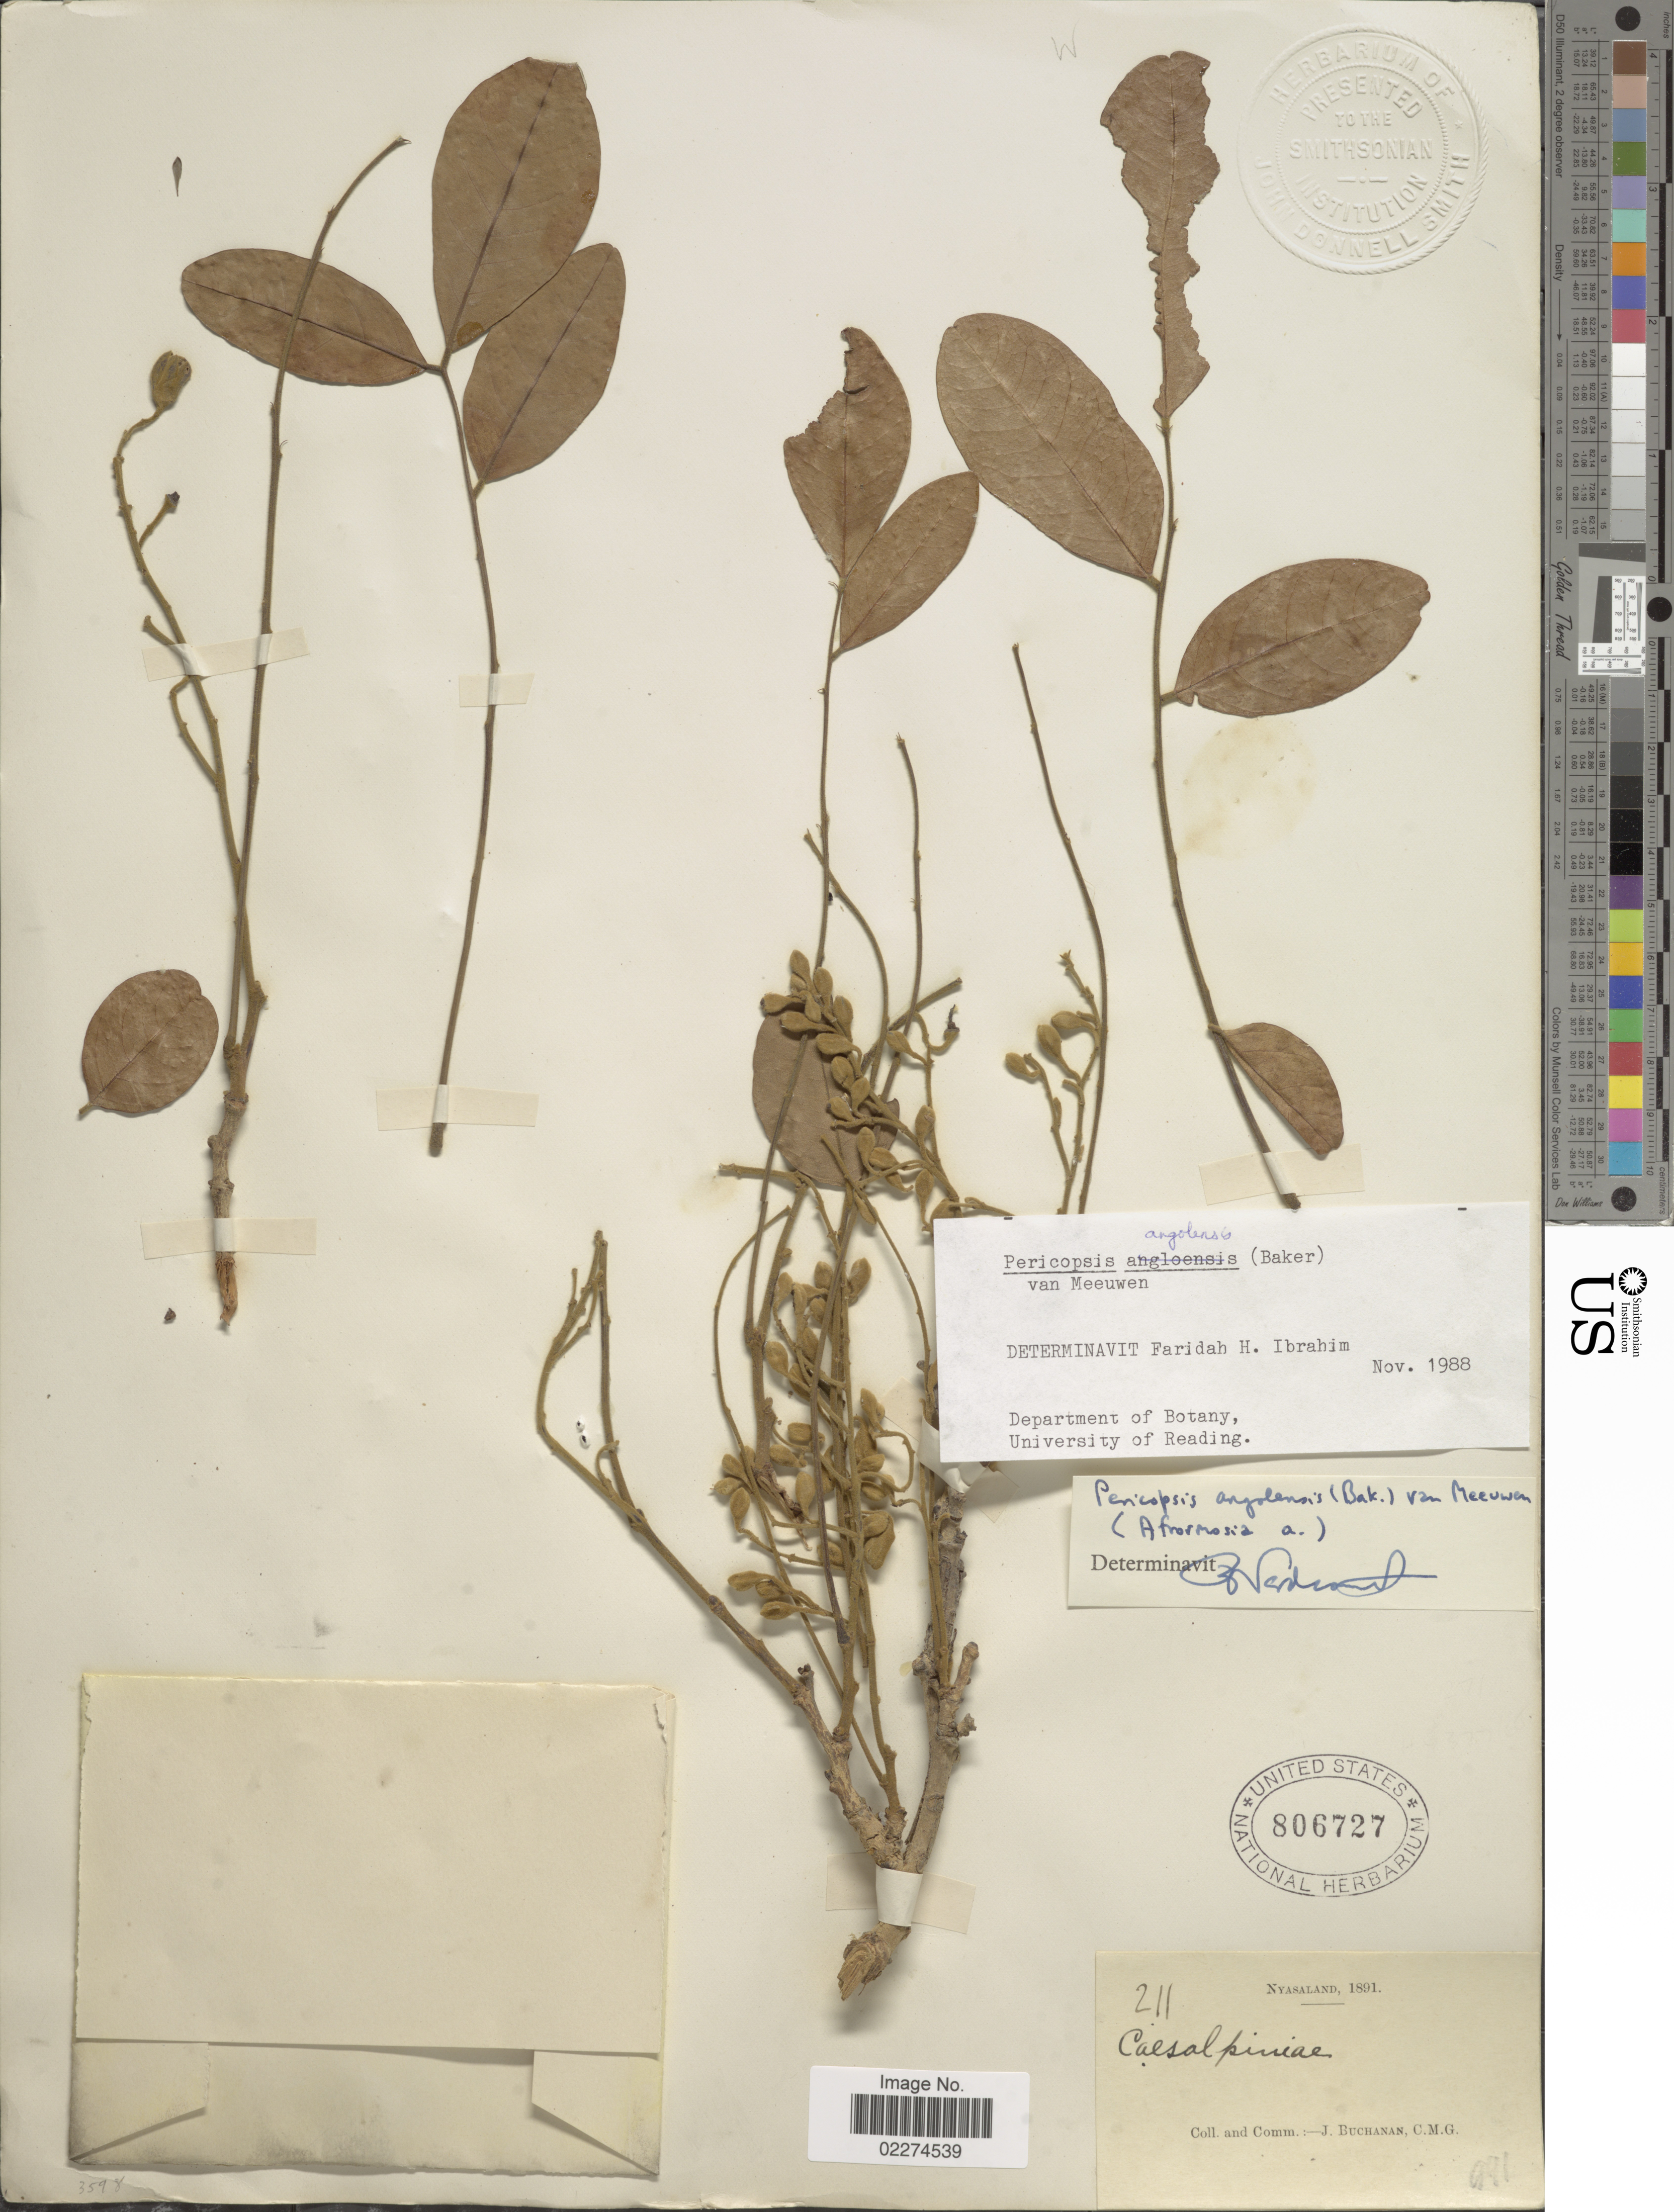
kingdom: Plantae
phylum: Tracheophyta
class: Magnoliopsida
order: Fabales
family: Fabaceae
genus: Pericopsis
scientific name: Pericopsis angolensis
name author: (Baker) Meeuwen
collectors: J. Buchanan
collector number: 211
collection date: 1891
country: Malawi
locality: Nyasaland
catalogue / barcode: US 806727